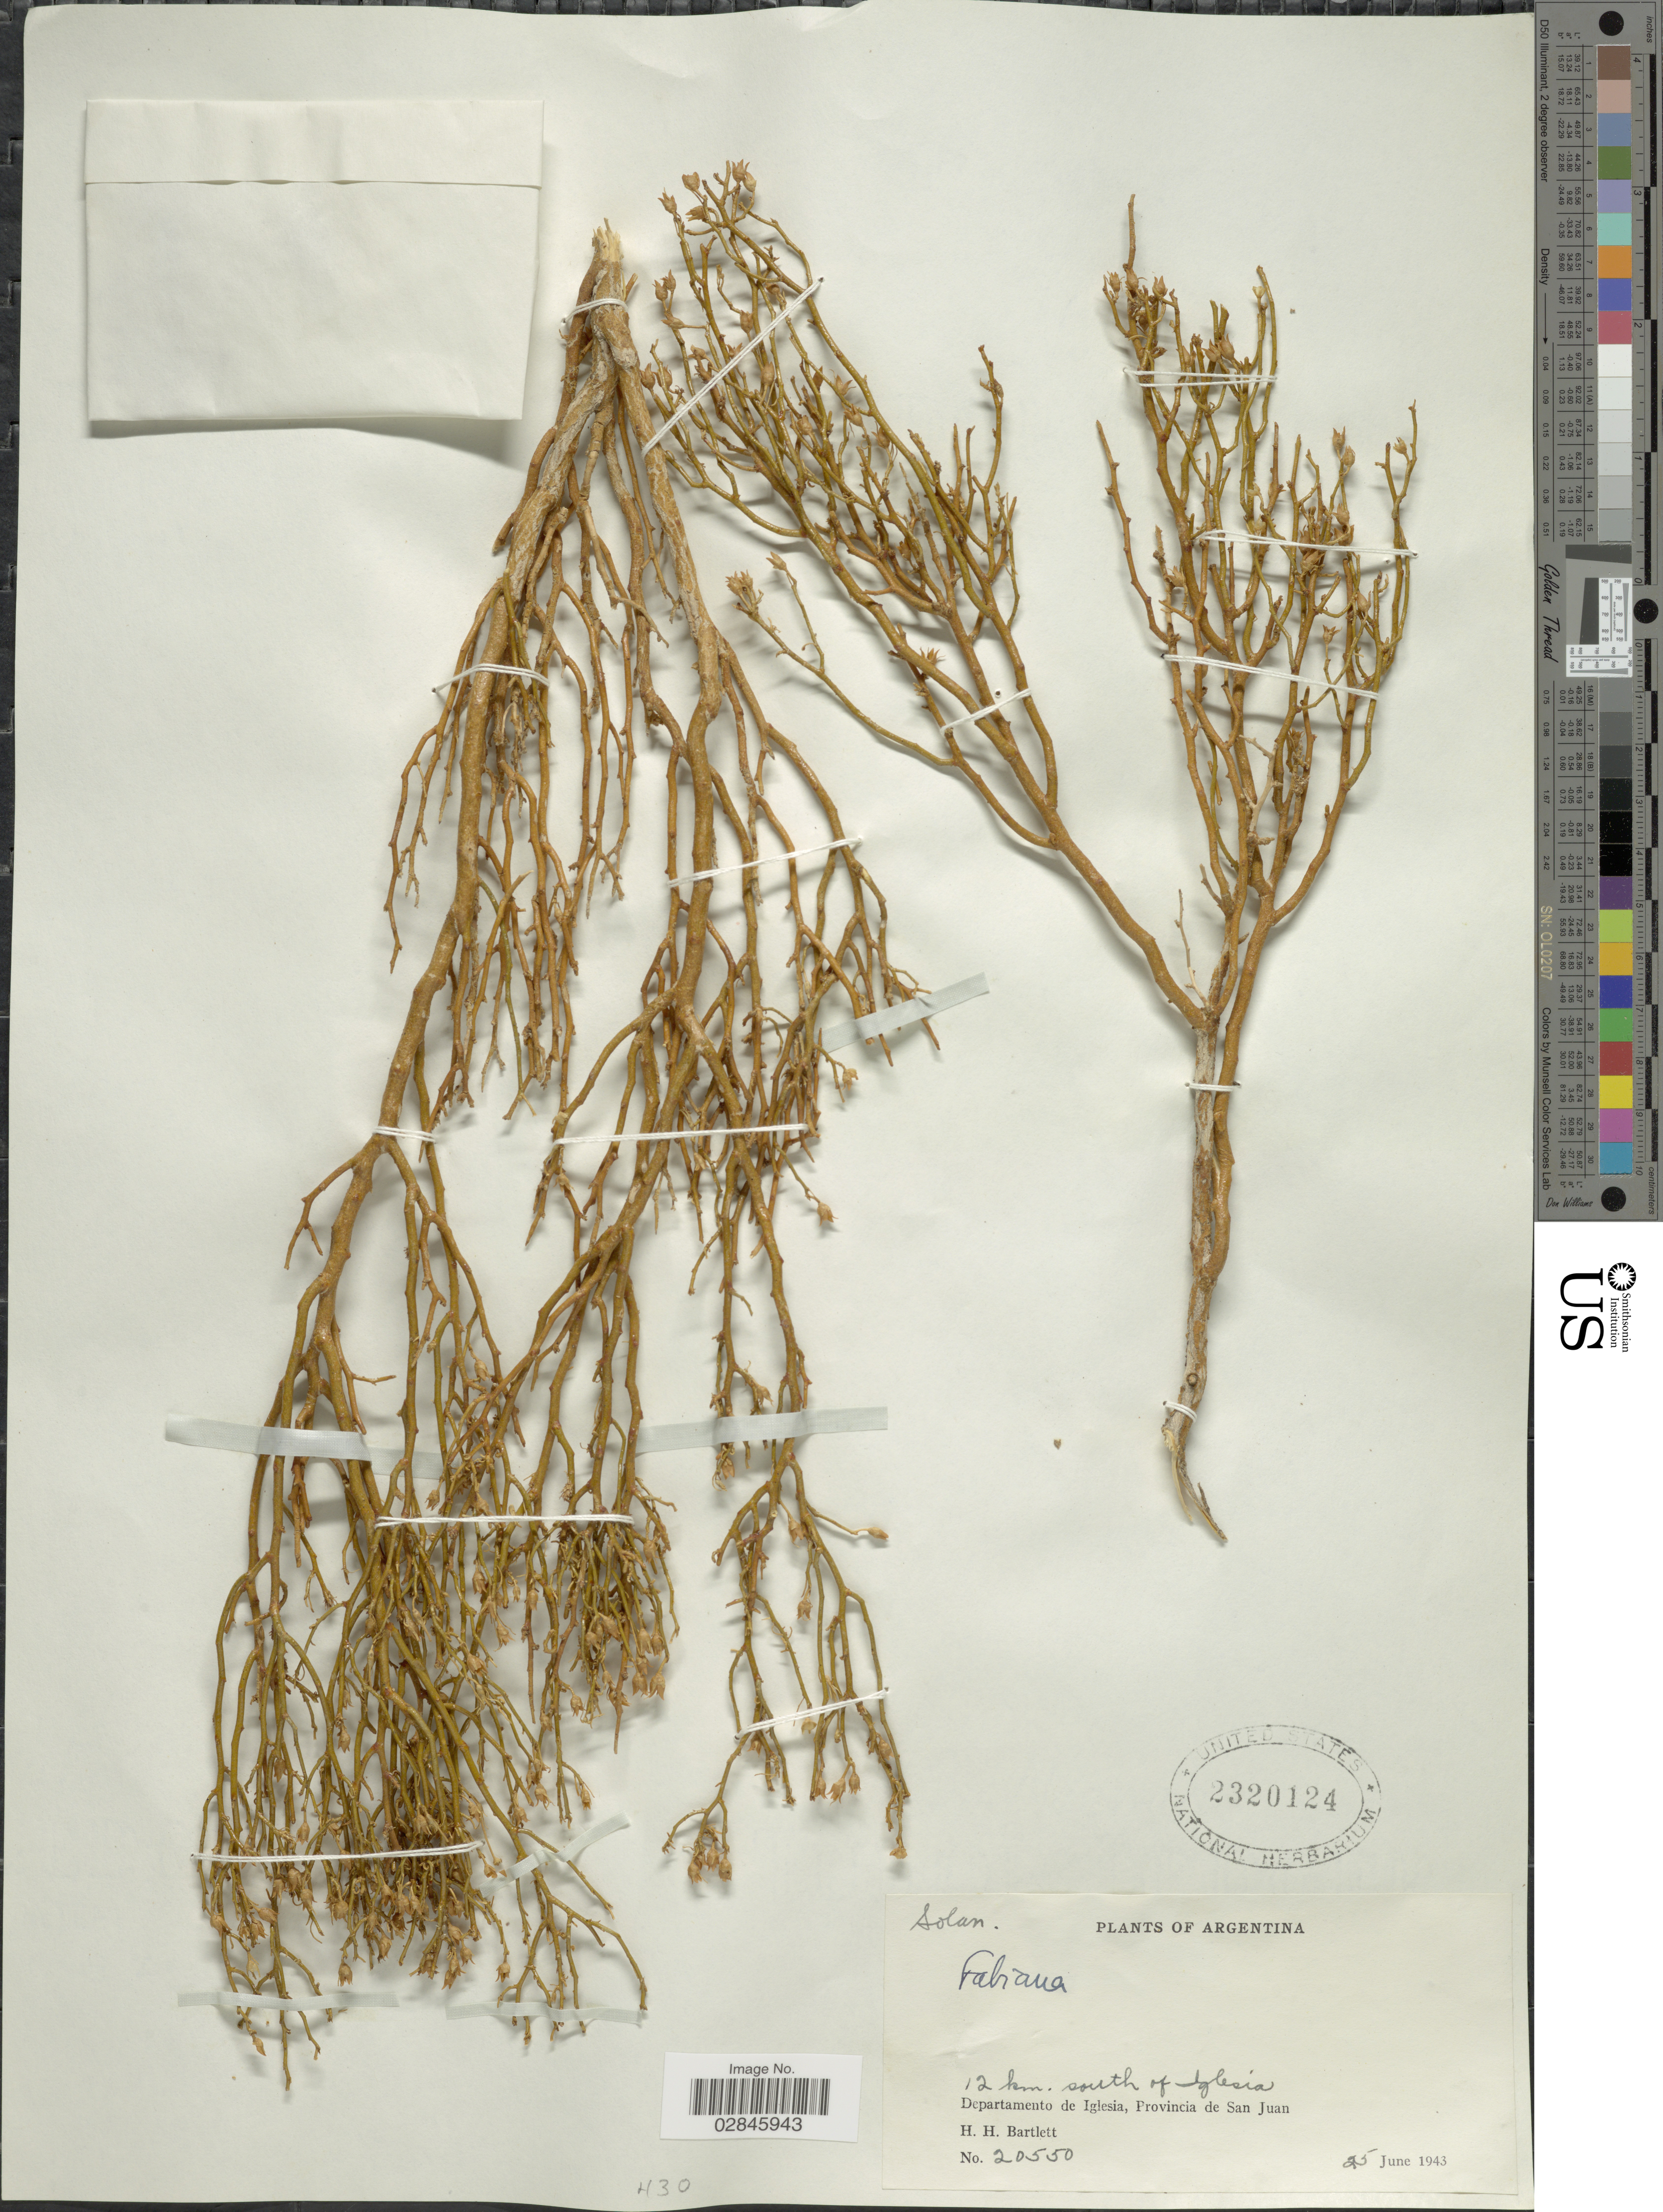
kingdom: Plantae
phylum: Tracheophyta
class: Magnoliopsida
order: Solanales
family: Solanaceae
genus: Fabiana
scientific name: Fabiana sp.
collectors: H. H. Bartlett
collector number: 20550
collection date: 1943-06-25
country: Argentina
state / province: San Juan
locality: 12 km. south of Iglesia. Departamento de Iglesia.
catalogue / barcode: US 2320124